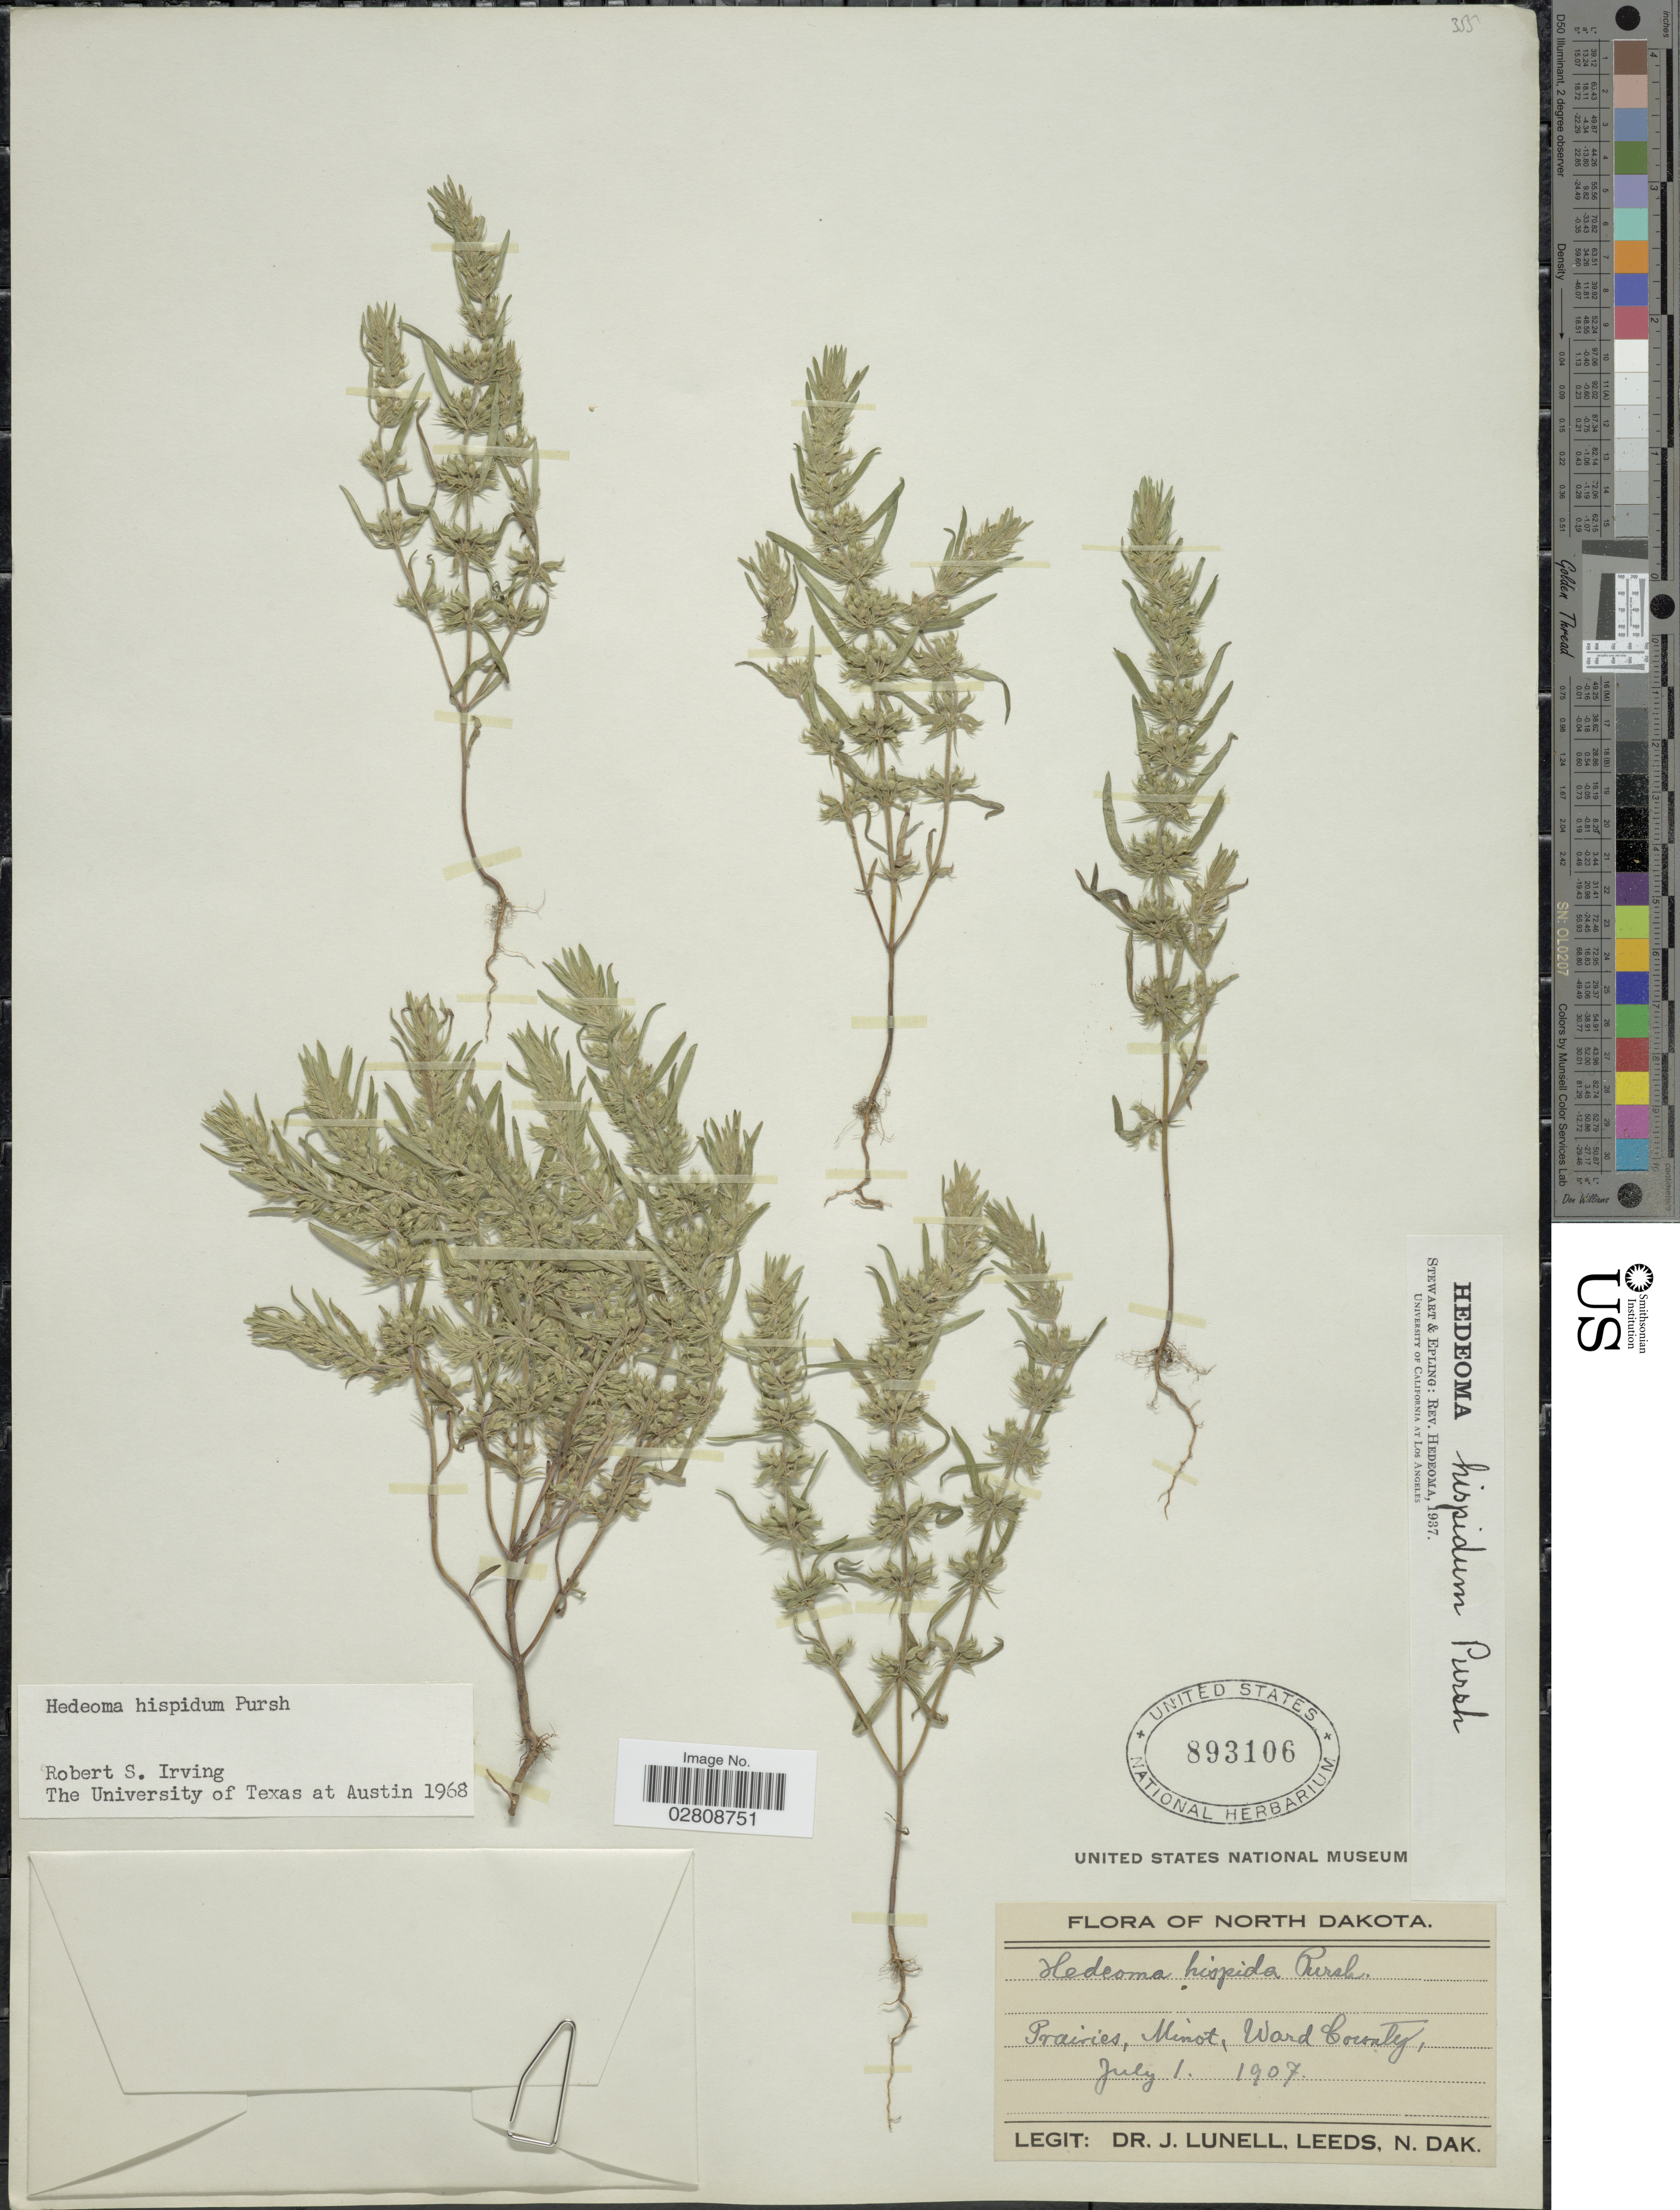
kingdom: Plantae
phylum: Tracheophyta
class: Magnoliopsida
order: Lamiales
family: Lamiaceae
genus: Hedeoma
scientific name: Hedeoma hispida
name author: Pursh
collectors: J. Lunell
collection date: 1907-07-01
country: United States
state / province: North Dakota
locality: Prairies, Minot, Ward County.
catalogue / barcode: US 893106